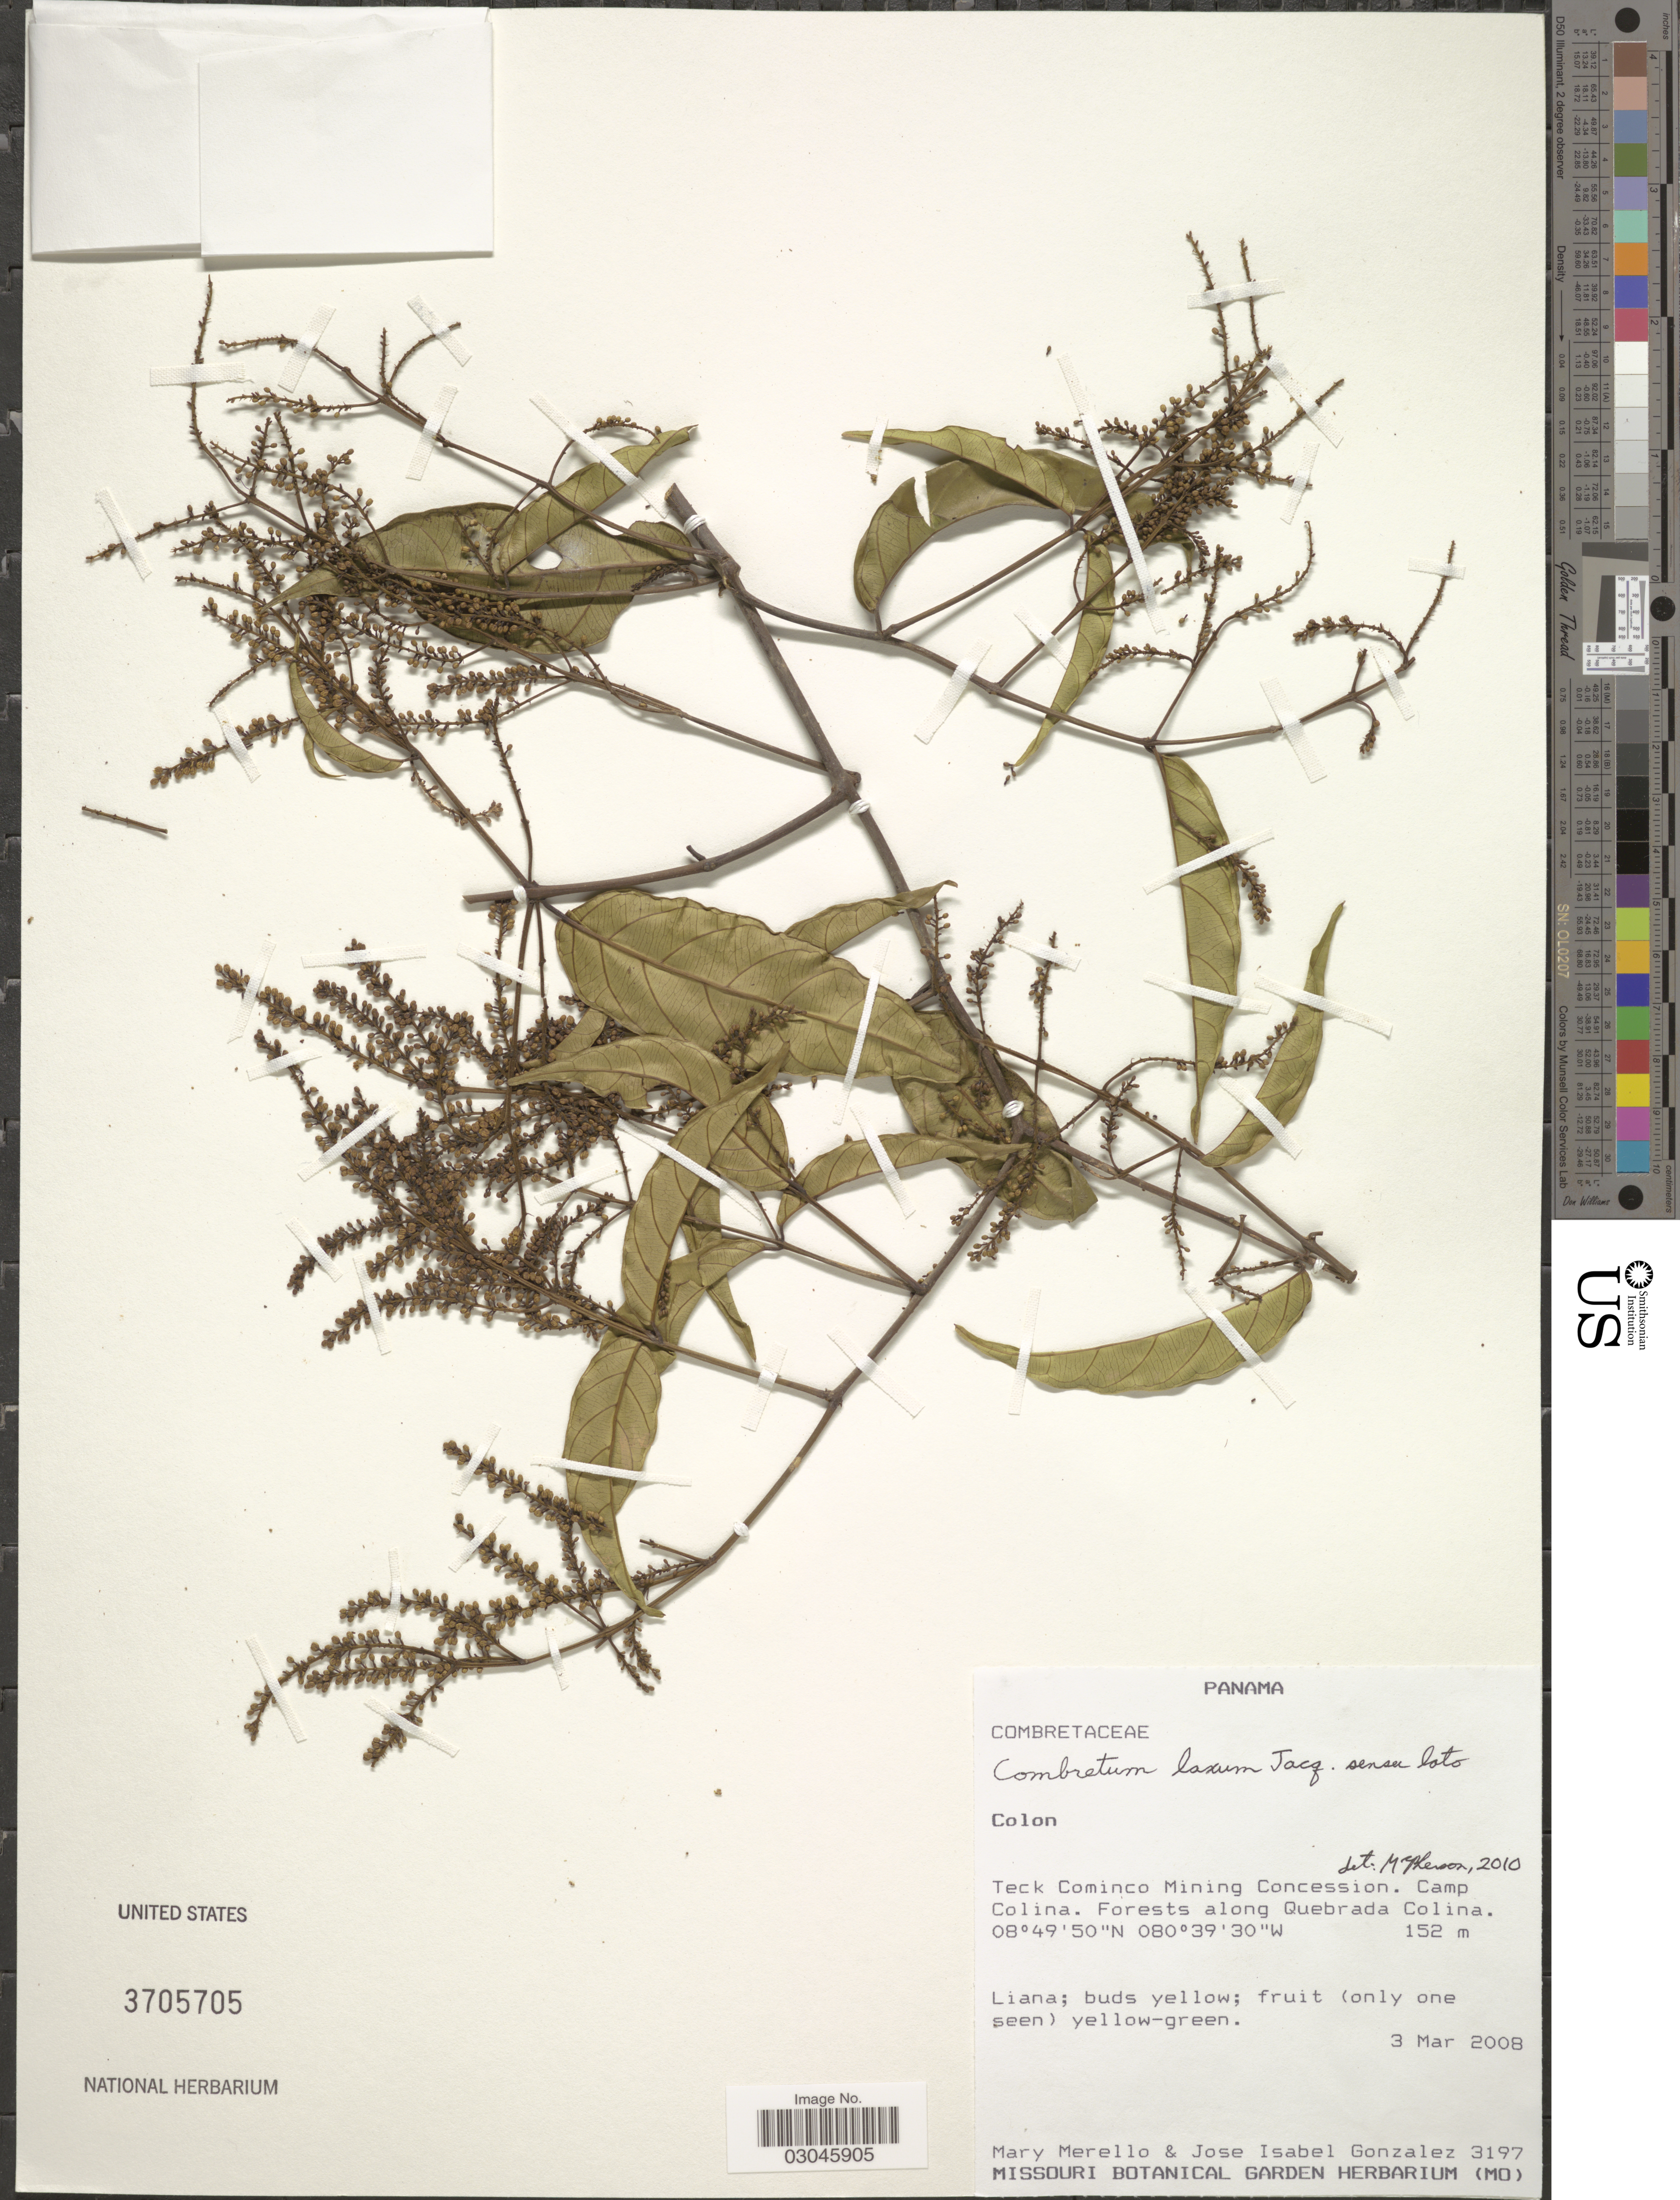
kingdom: Plantae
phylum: Tracheophyta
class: Magnoliopsida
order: Myrtales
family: Combretaceae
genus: Combretum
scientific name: Combretum laxum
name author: Jacq.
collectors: M. Merello & J. Isabel Gonzalez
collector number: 3197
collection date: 2008-03-03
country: Panama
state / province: Colón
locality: Teck Cominco Mining Concession. Camp Colina. Forests along Quebrada Colina.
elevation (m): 152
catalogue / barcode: US 3705705